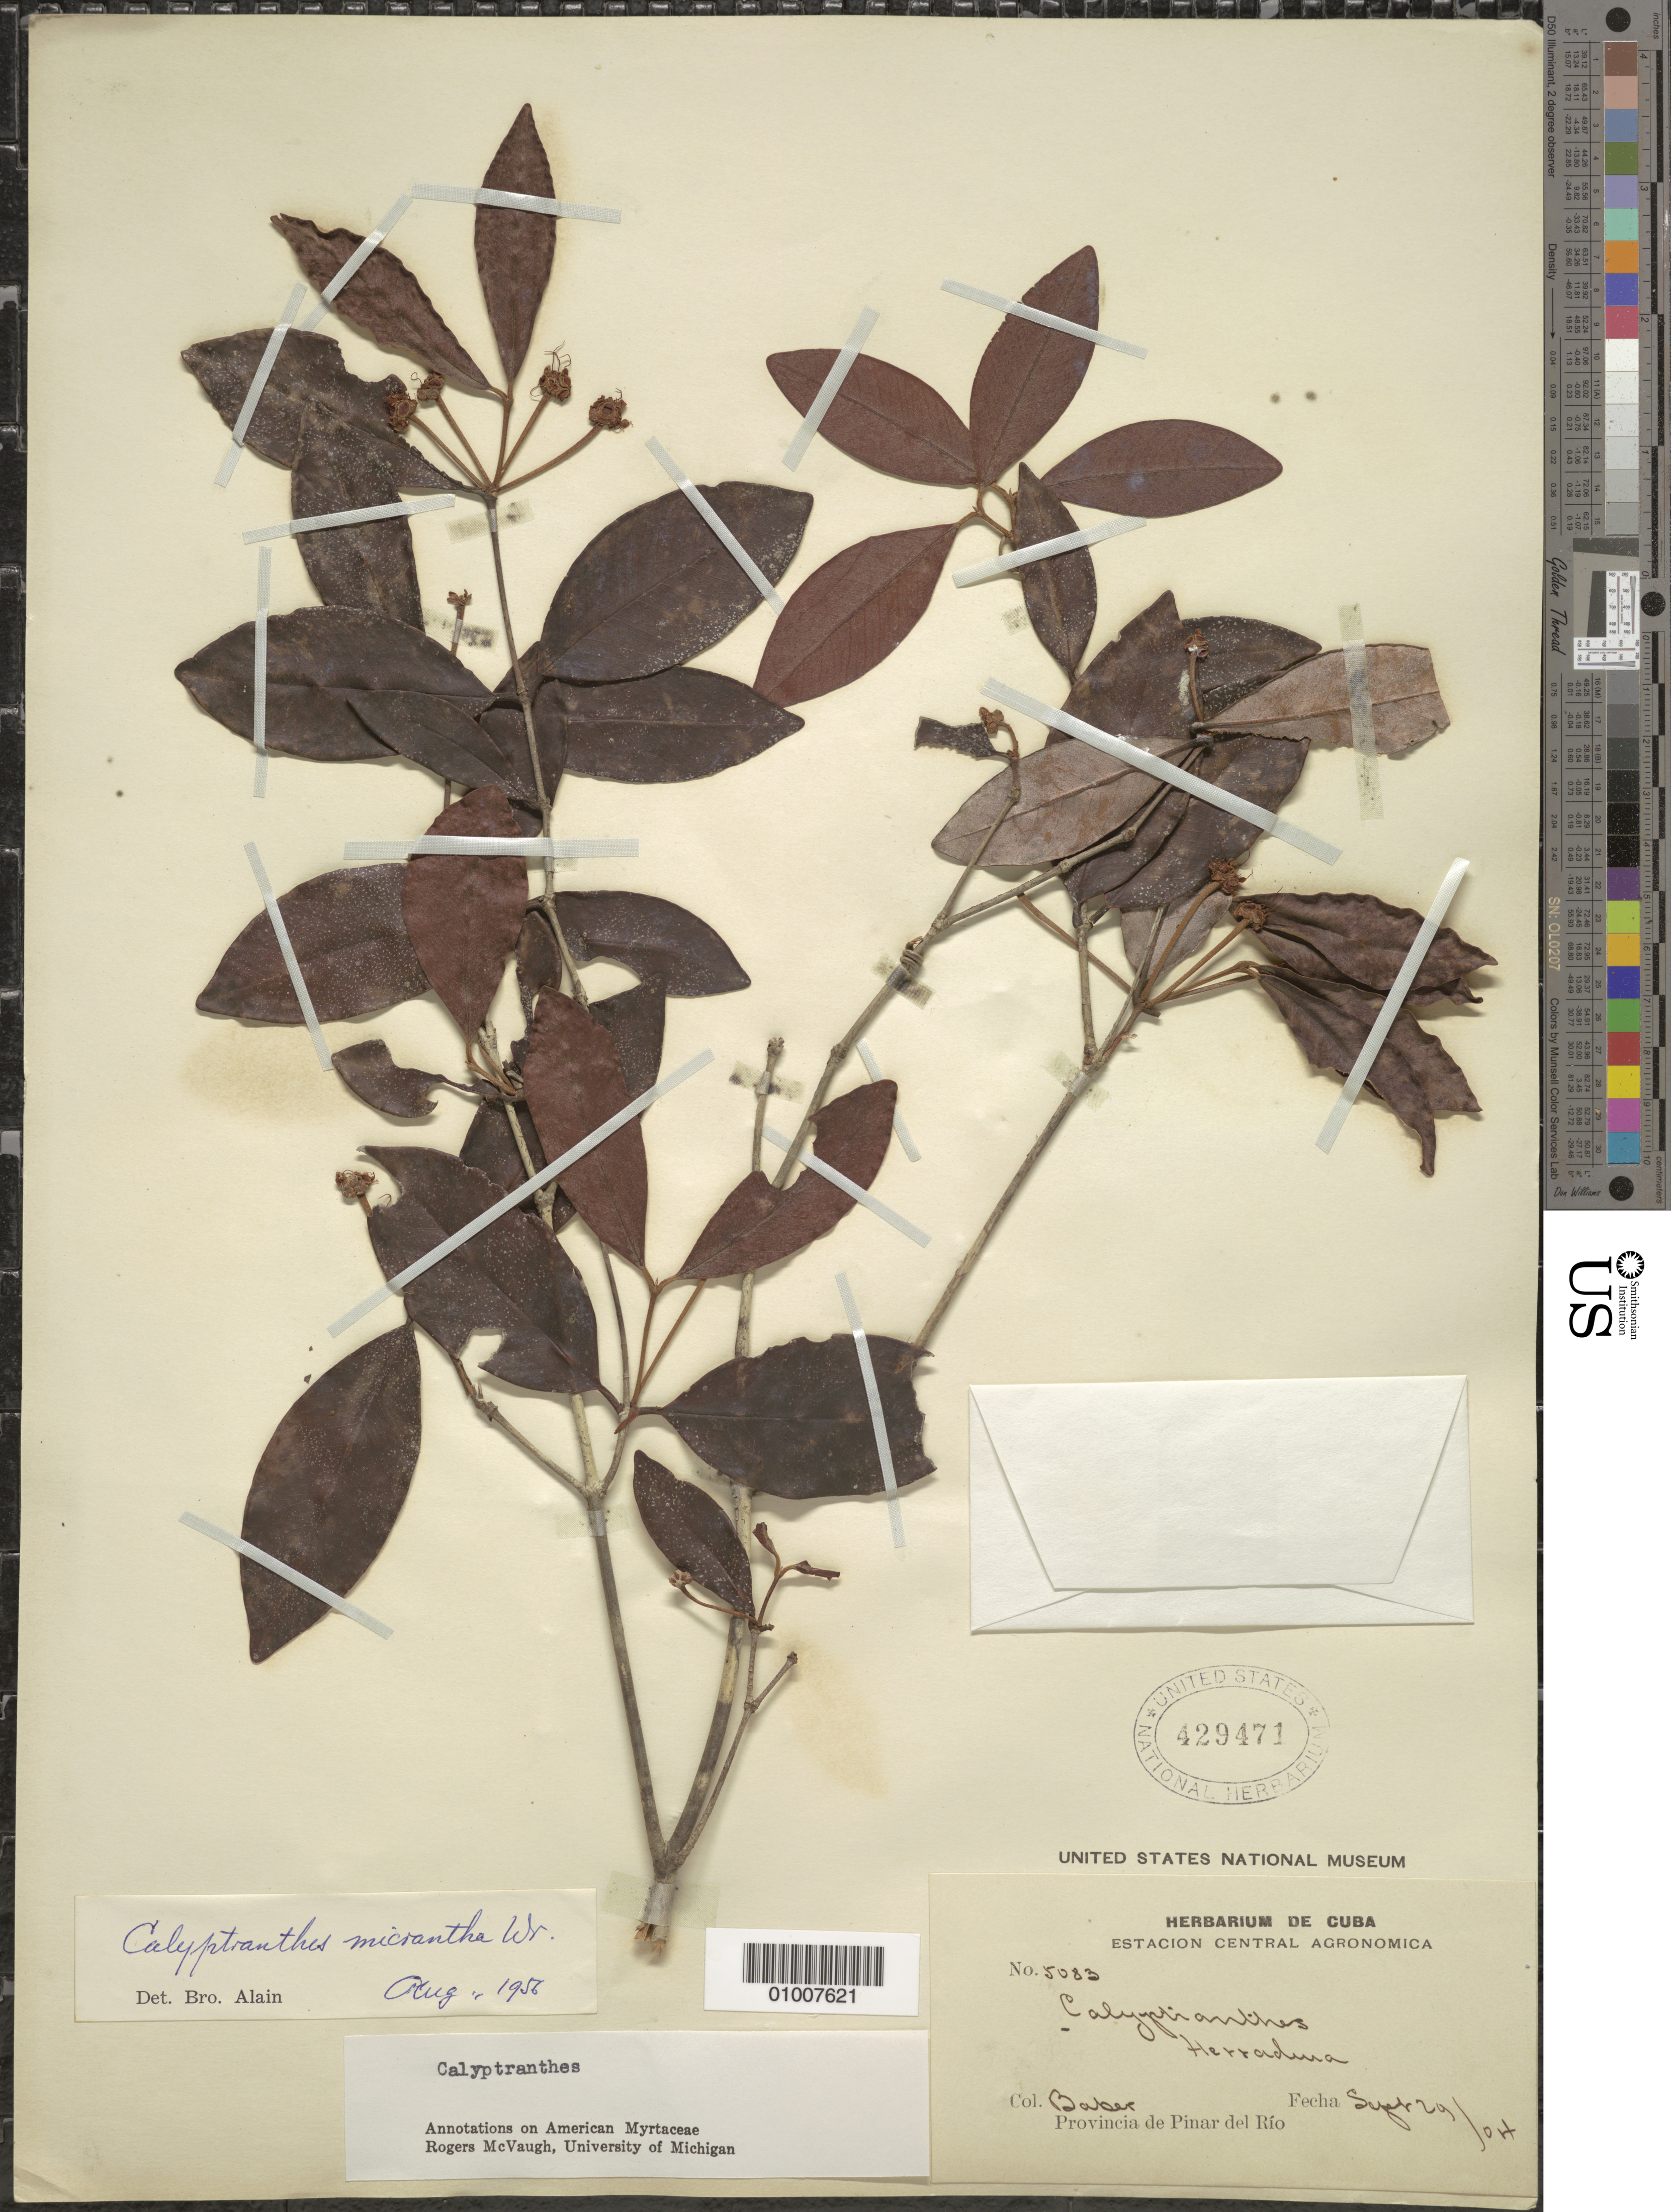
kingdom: Plantae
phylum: Tracheophyta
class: Magnoliopsida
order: Myrtales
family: Myrtaceae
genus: Myrcia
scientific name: Myrcia parviantha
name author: Z. Acosta & K. Samra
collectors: C. F. Baker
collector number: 5083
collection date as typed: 29 Sep 1904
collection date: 1904-09-29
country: Cuba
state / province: Pinar del Río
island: Cuba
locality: Herradina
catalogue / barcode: US 429471